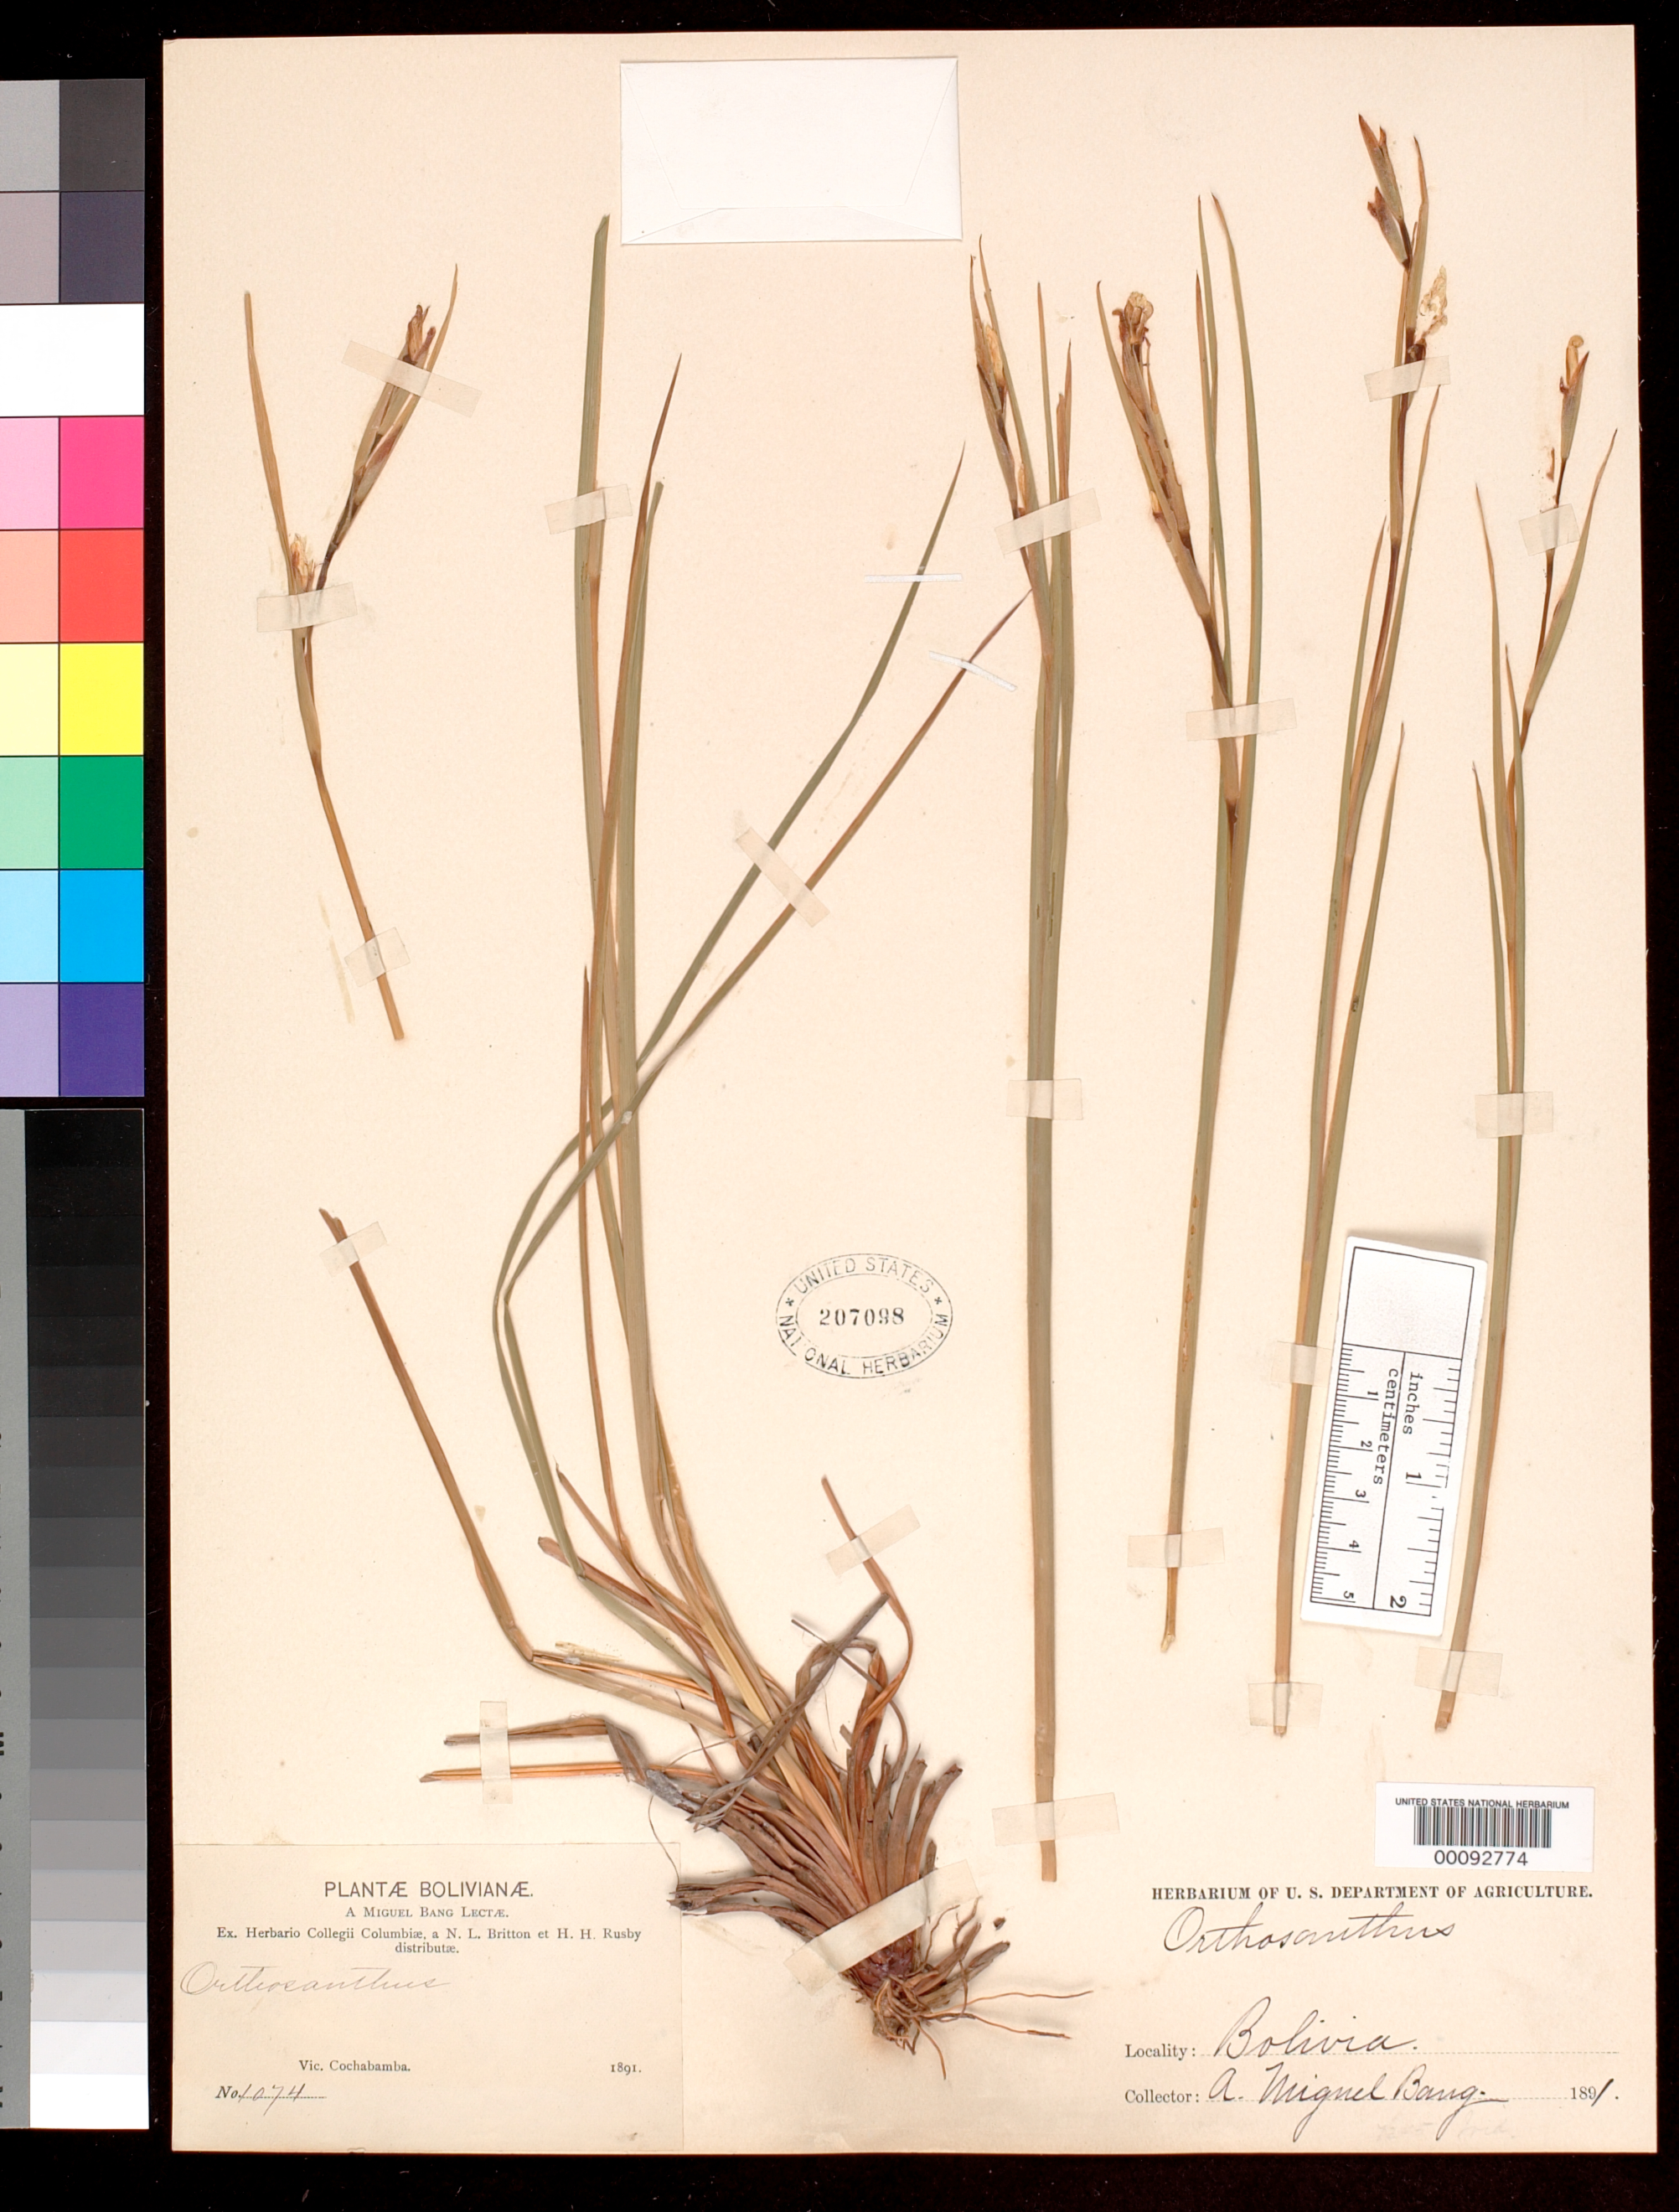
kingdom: Plantae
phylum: Tracheophyta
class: Liliopsida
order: Asparagales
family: Iridaceae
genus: Orthrosanthus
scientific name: Orthrosanthus nigrorhynchus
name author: Rusby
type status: Isotype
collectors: M. Bang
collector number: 1074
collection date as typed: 1891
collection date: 1891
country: Bolivia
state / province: Cochabamba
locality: Vic. Cochabamba.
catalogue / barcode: US 207098